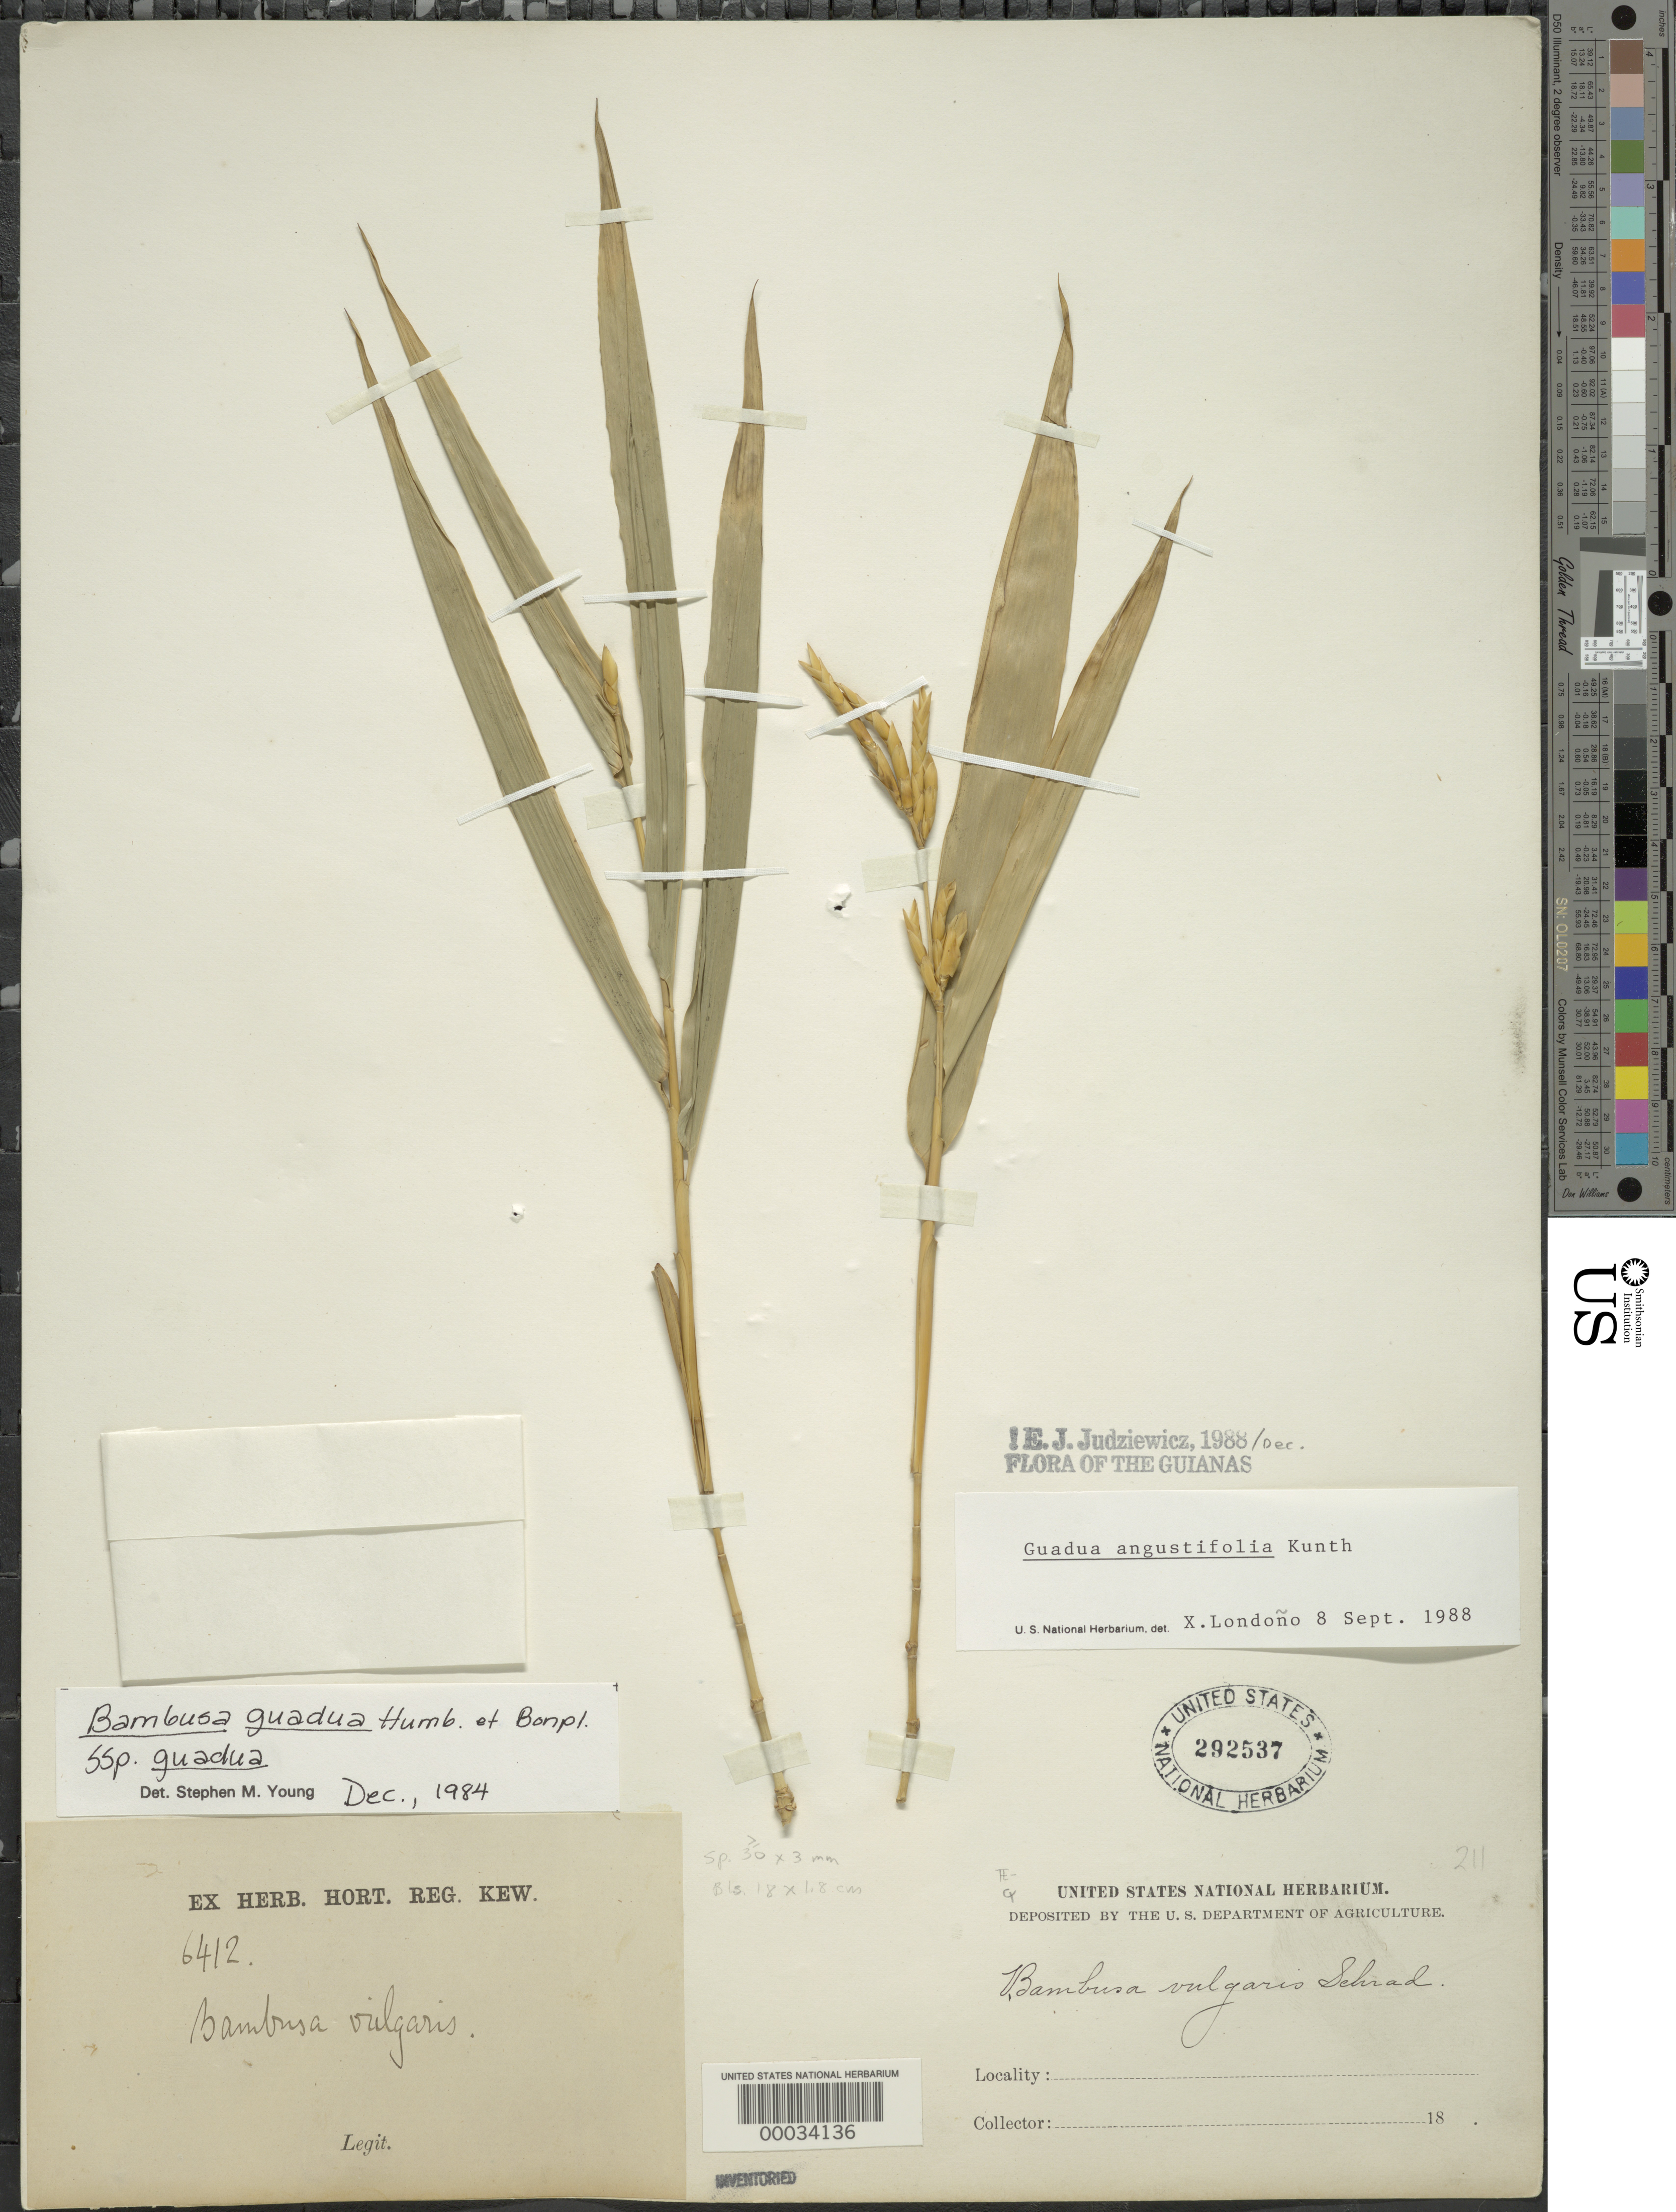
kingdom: Plantae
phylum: Tracheophyta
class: Liliopsida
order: Poales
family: Poaceae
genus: Guadua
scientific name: Guadua angustifolia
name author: Kunth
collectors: W. Weingart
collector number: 6412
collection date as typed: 09 Apr 1914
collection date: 1914-04-09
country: Germany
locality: Gorgenthal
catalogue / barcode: US 292537